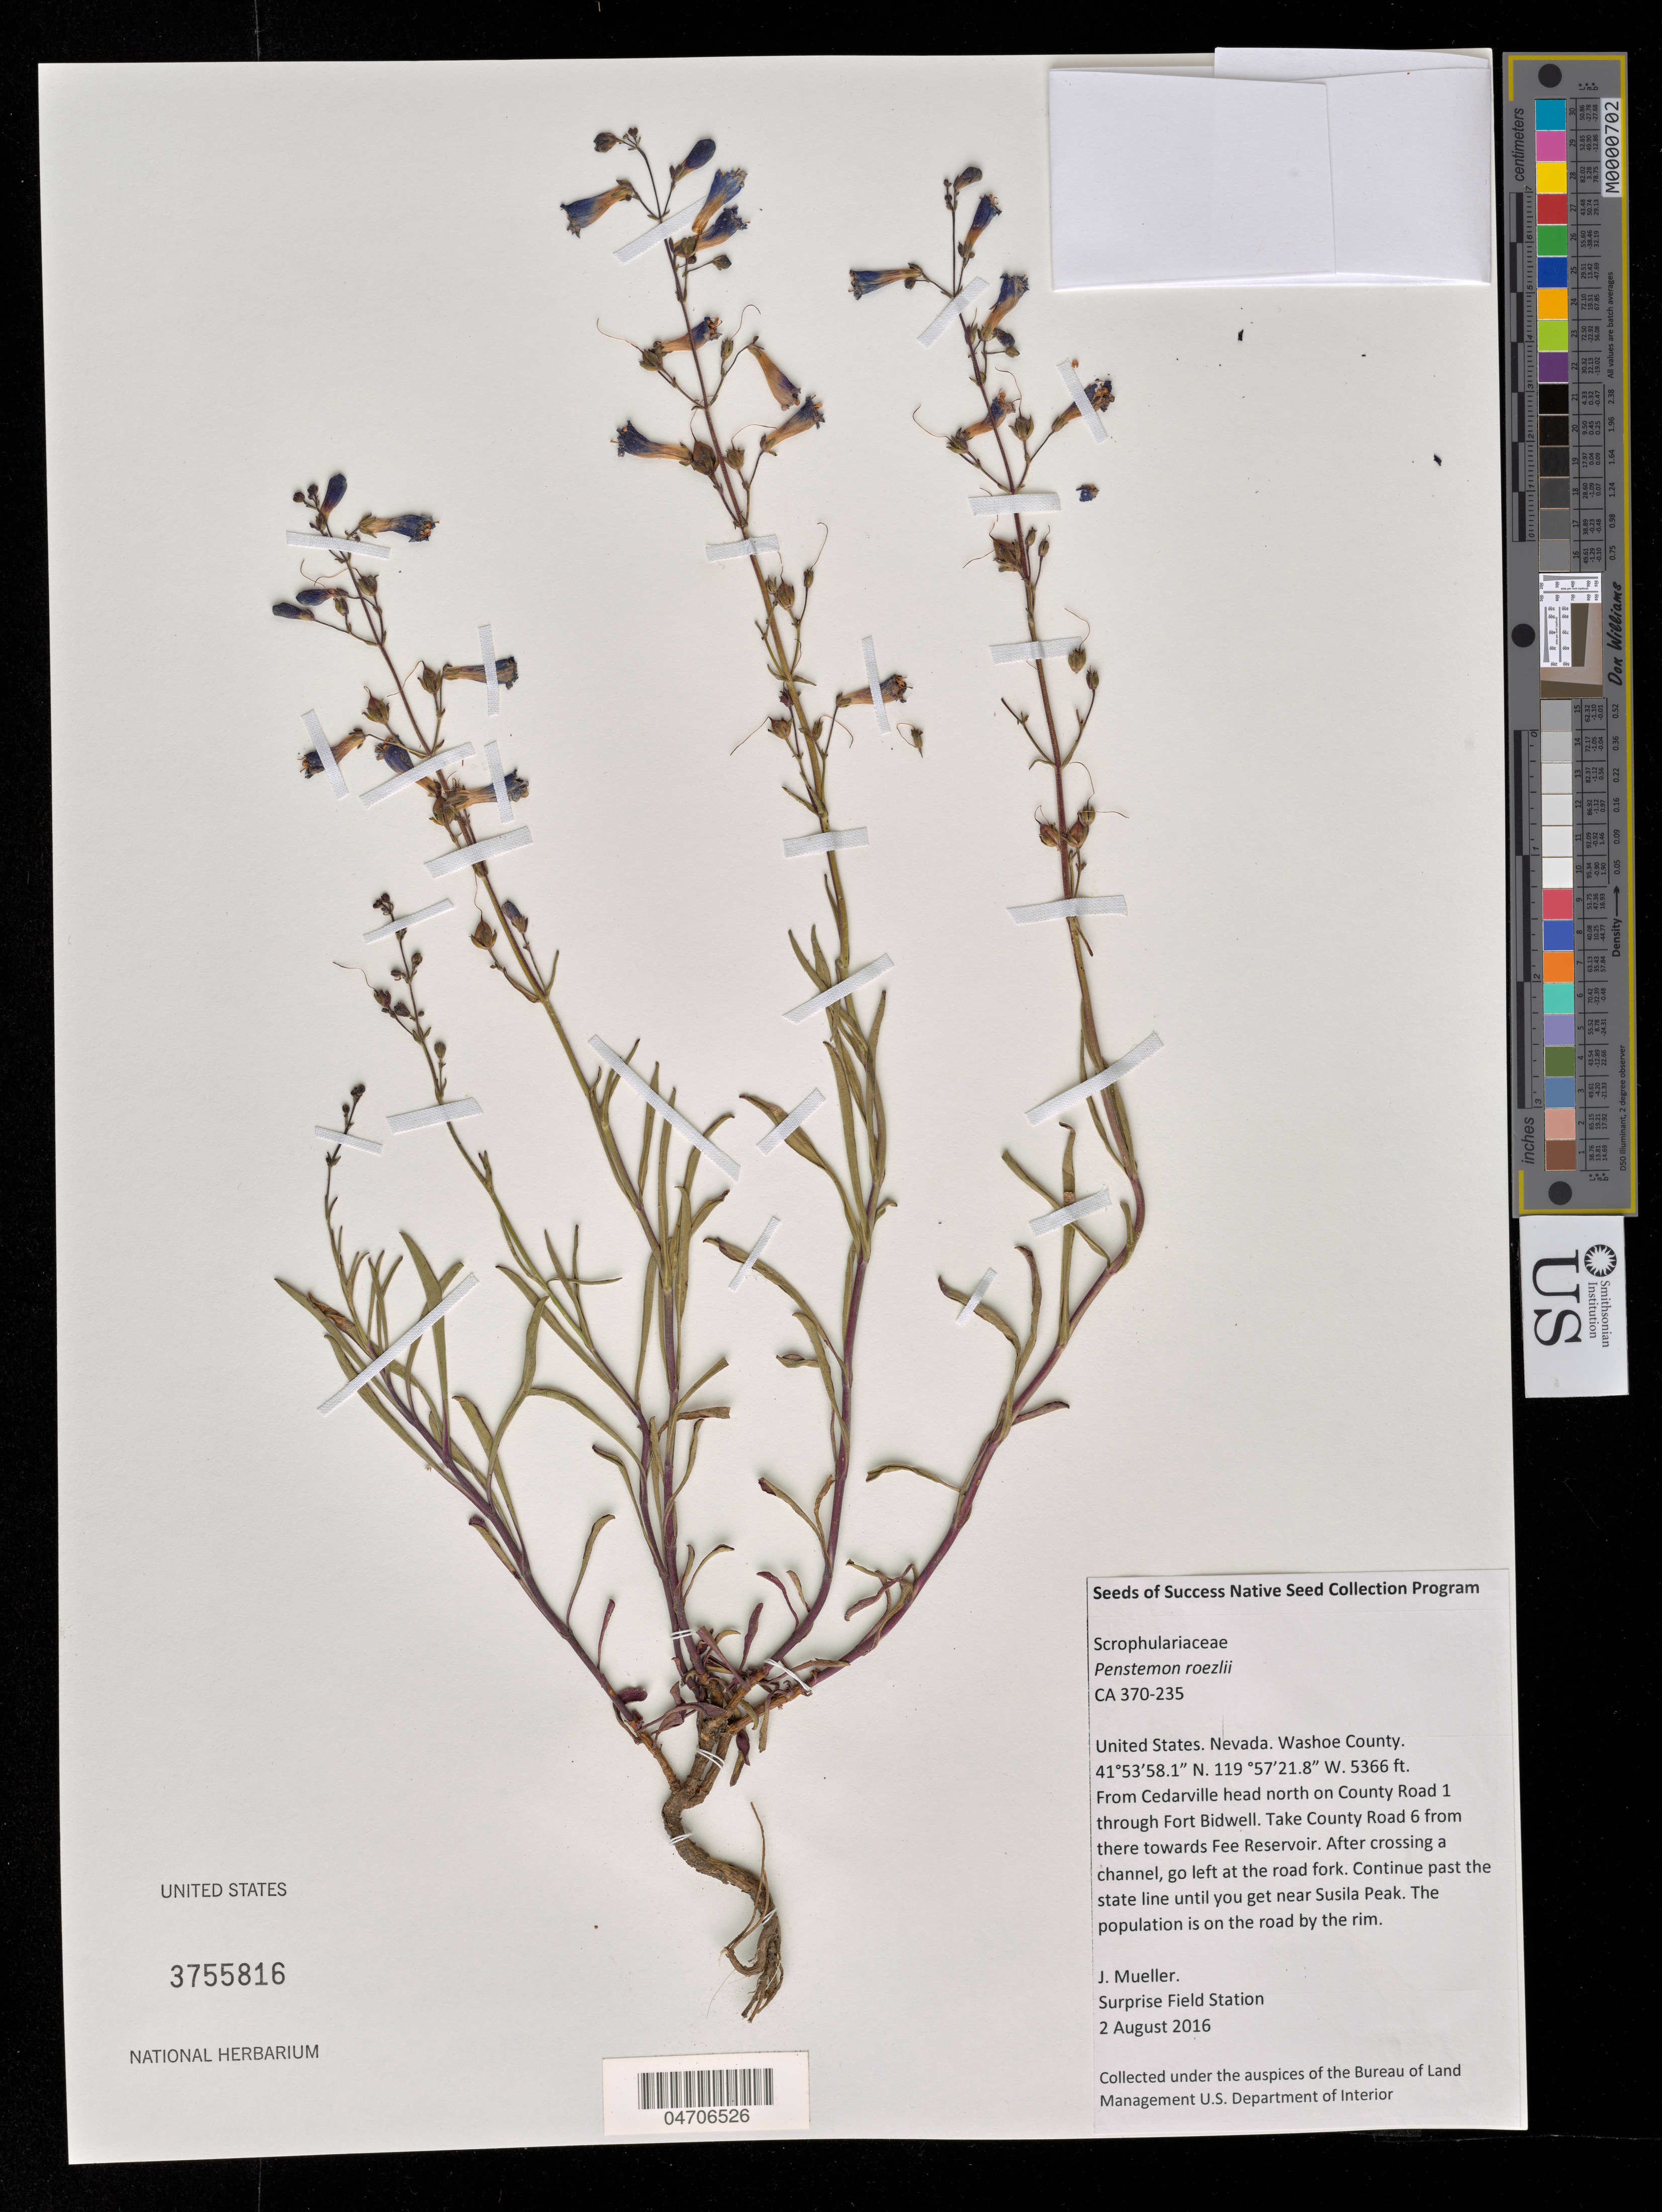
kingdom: Plantae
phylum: Tracheophyta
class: Magnoliopsida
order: Lamiales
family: Plantaginaceae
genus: Penstemon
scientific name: Penstemon roezlii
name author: Regel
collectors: J. Mueller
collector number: CA370-235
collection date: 2016-08-02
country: United States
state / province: Nevada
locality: Washoe County. From Cedarville head north on County Road 1 through Fort Bidwell. Take County Road 6 from there towards Fee Reservoir. After crossing a channel, go left at the road fork. Continue past the state line until you get near Susila Peak. The population is on the road by the rim.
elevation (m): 1636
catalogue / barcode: US 3755816